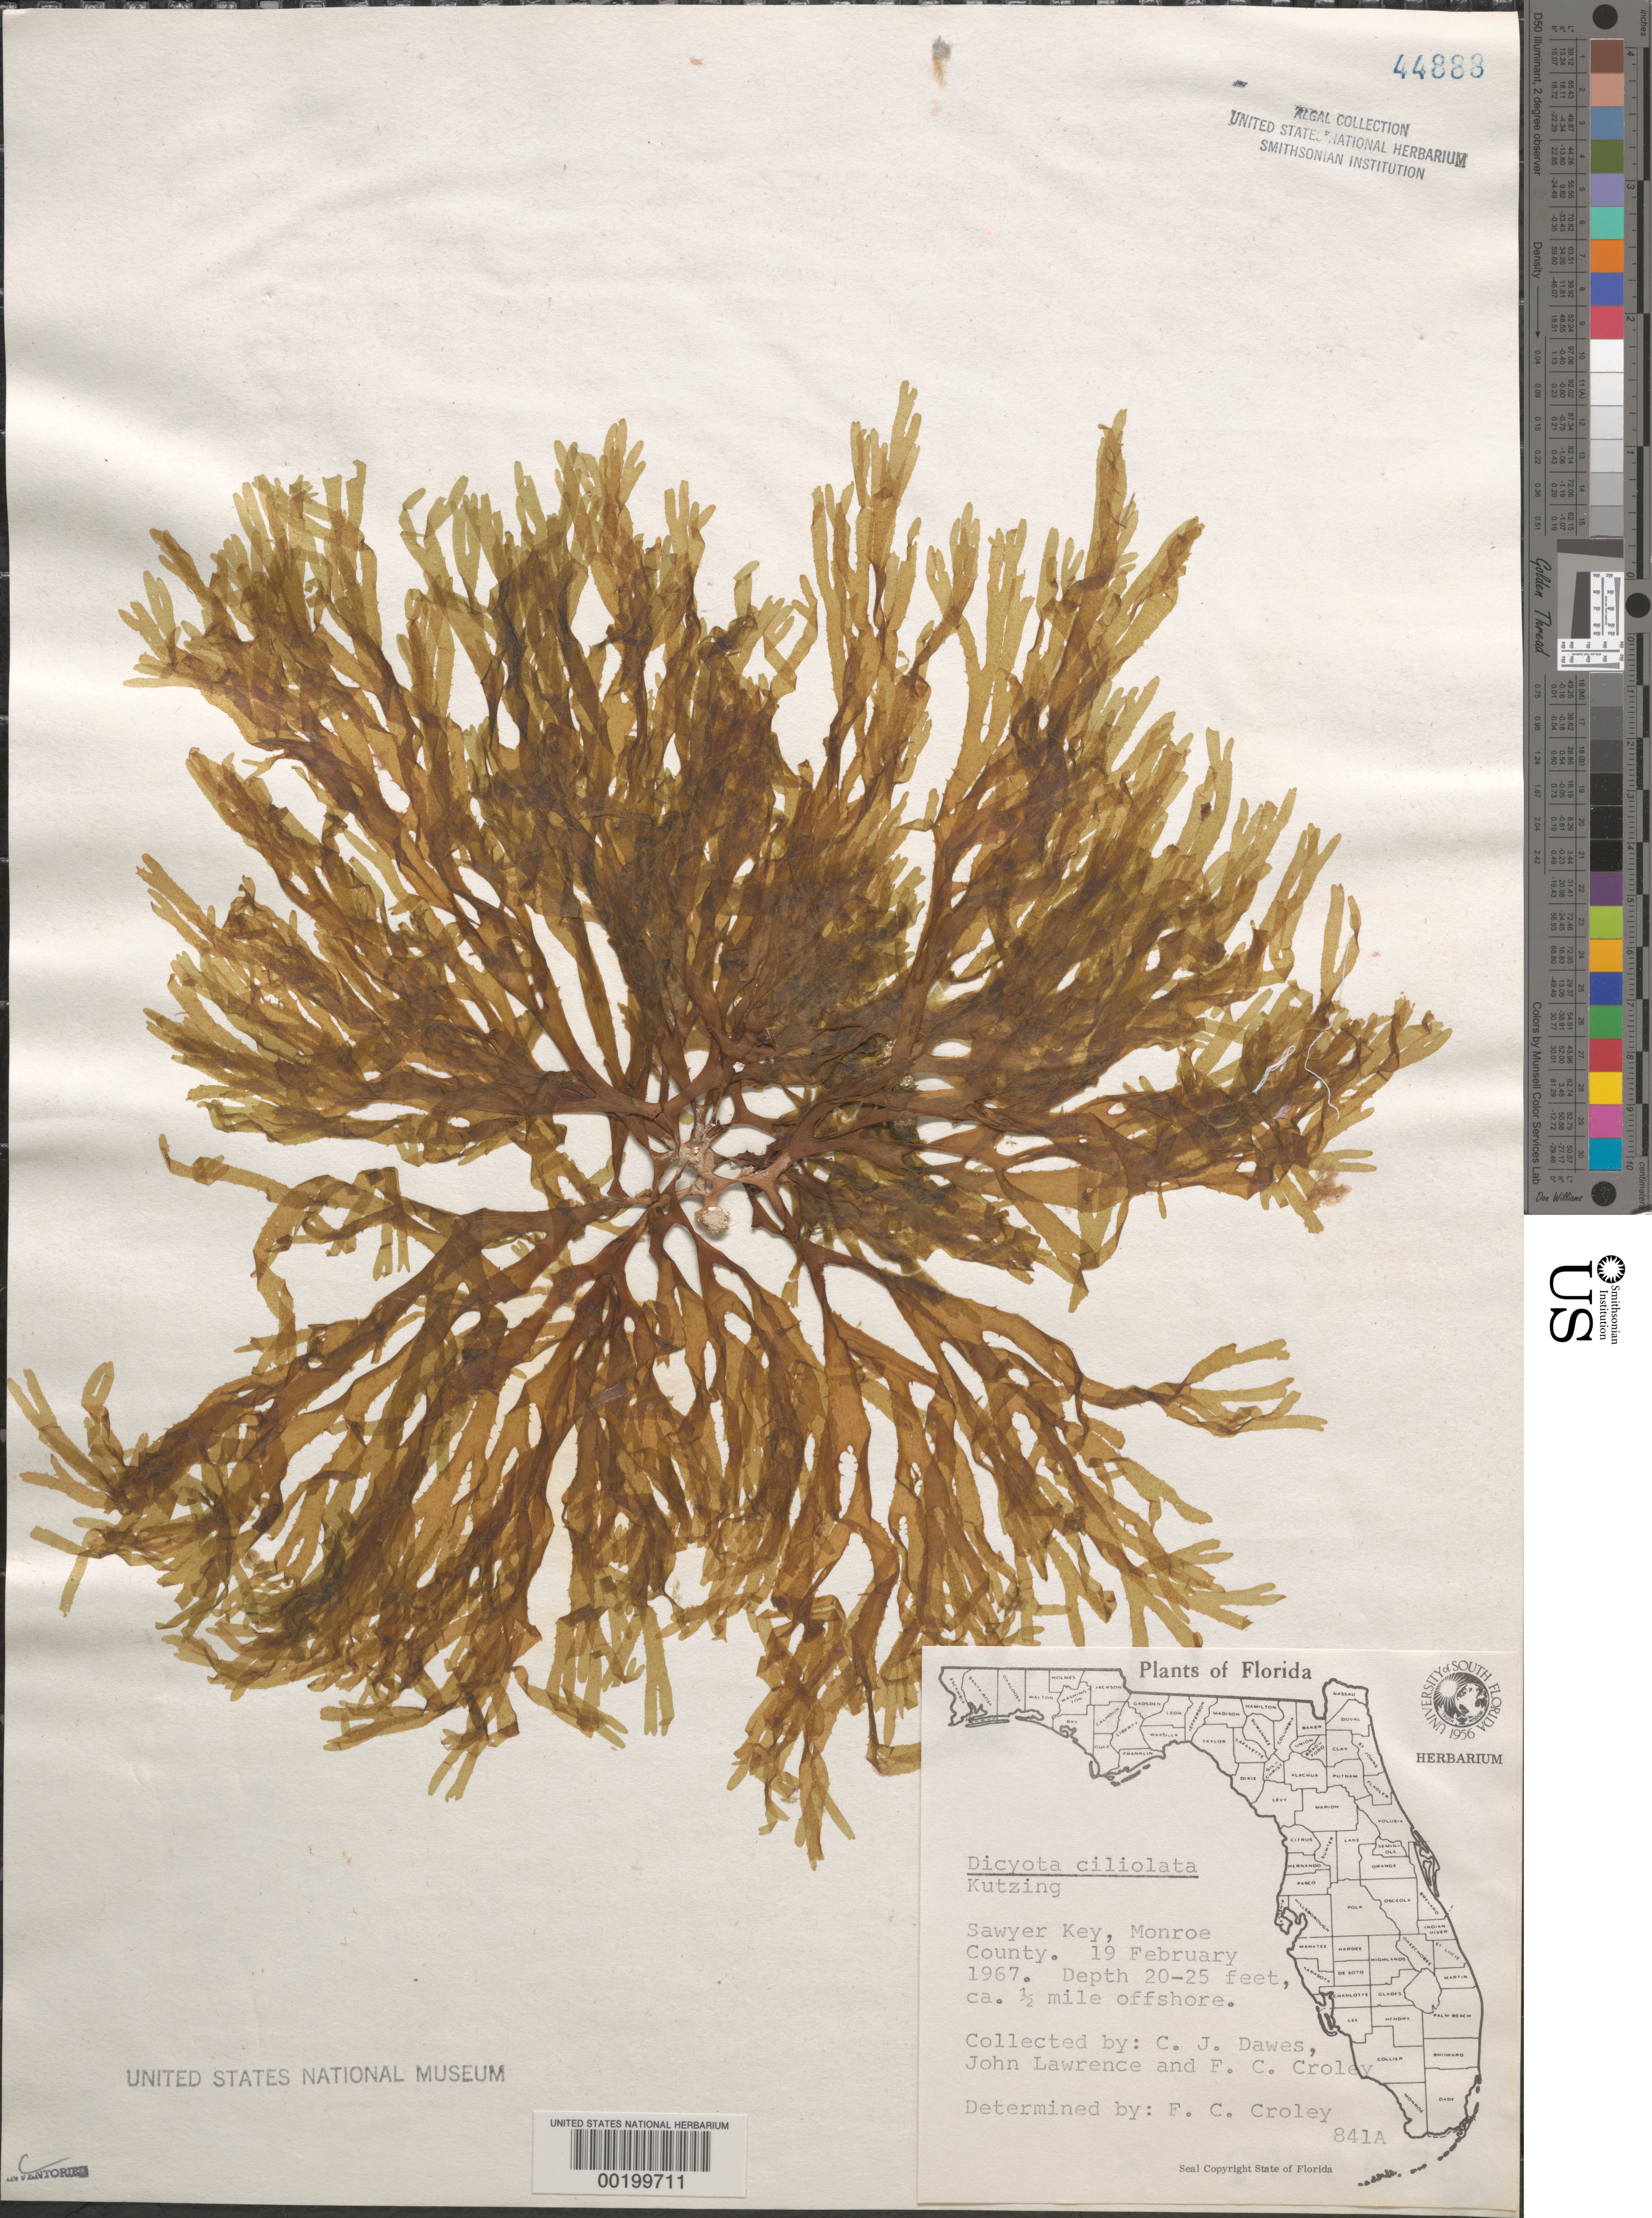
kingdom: Chromista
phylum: Ochrophyta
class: Phaeophyceae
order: Dictyotales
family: Dictyotaceae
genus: Dictyota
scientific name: Dictyota ciliolata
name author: Sond. ex Kütz.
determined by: Croley, F. C.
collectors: C. Dawes, J. Lawrence & F. C. Croley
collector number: FCC 841a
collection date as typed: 19 Feb 1967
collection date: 1967-02-19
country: United States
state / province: Florida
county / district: Monroe County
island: Sawyer Key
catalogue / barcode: US 44888